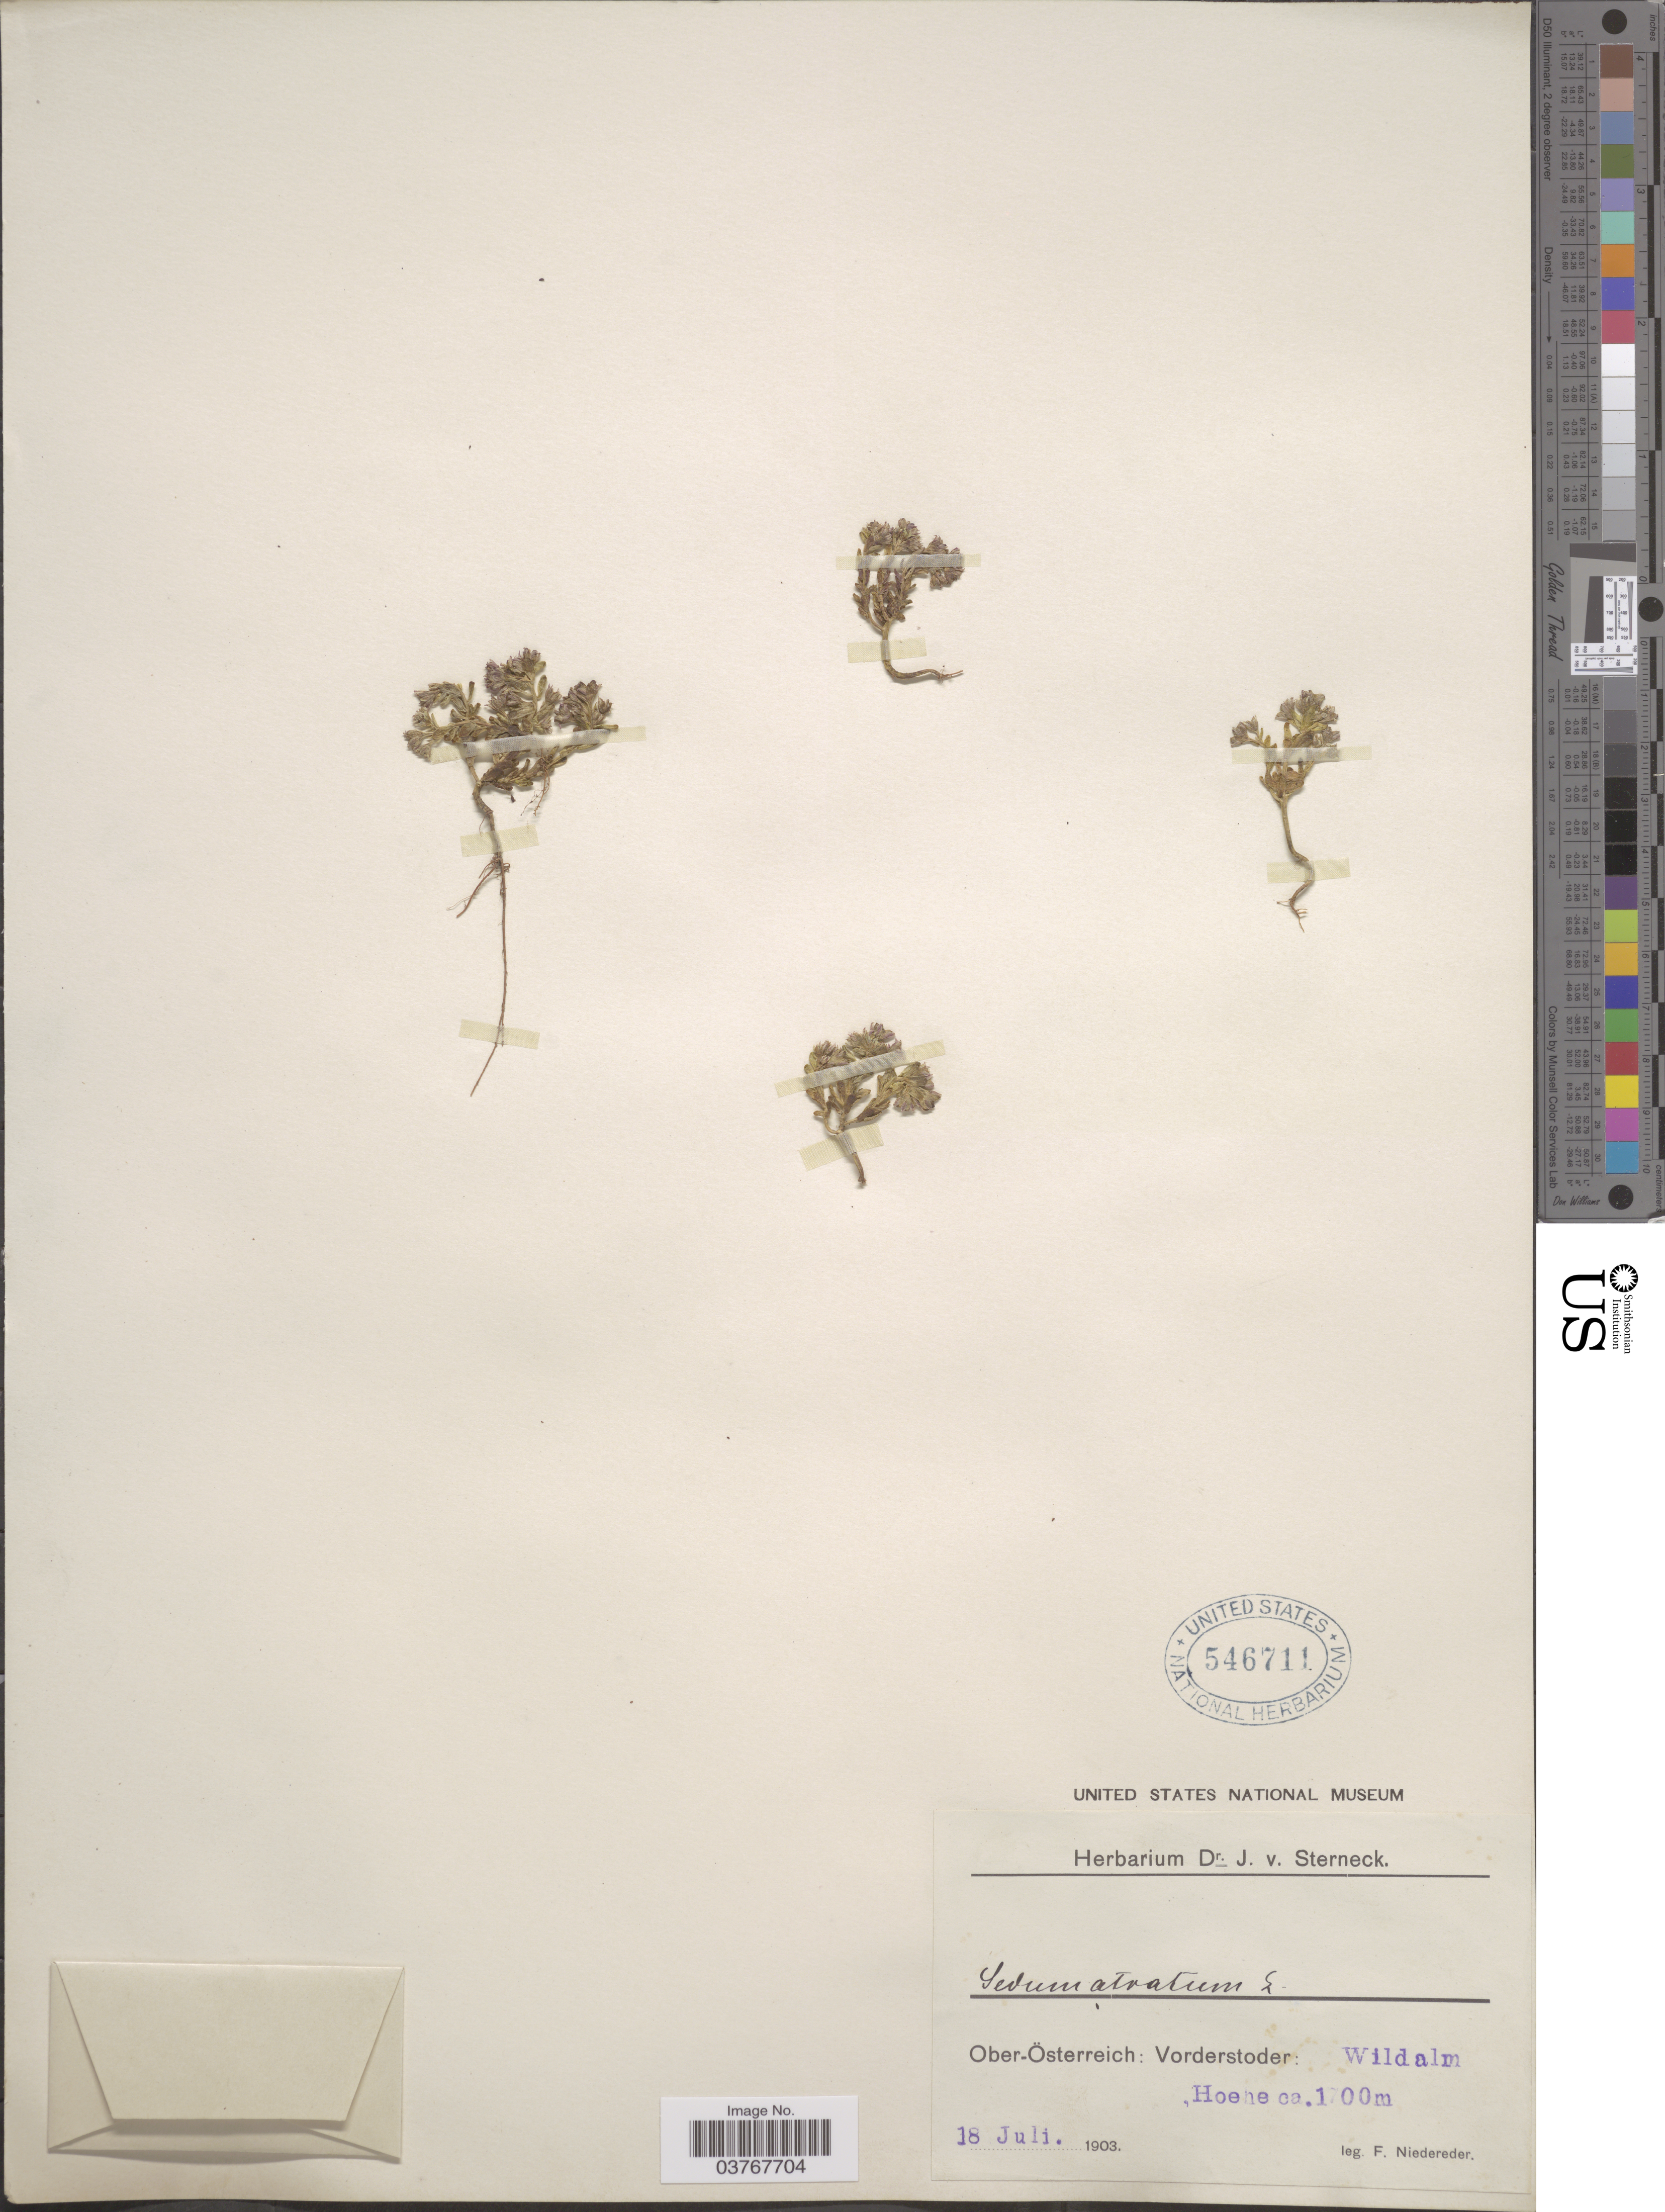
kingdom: Plantae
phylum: Tracheophyta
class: Magnoliopsida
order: Saxifragales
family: Crassulaceae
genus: Sedum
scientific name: Sedum atratum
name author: L.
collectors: F. Niedereder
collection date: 1903-07-18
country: Austria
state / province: Oberosterreich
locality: Ober-Österreich: Vorderstroder: Wildalm, Hoehe.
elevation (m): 1700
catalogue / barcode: US 546711